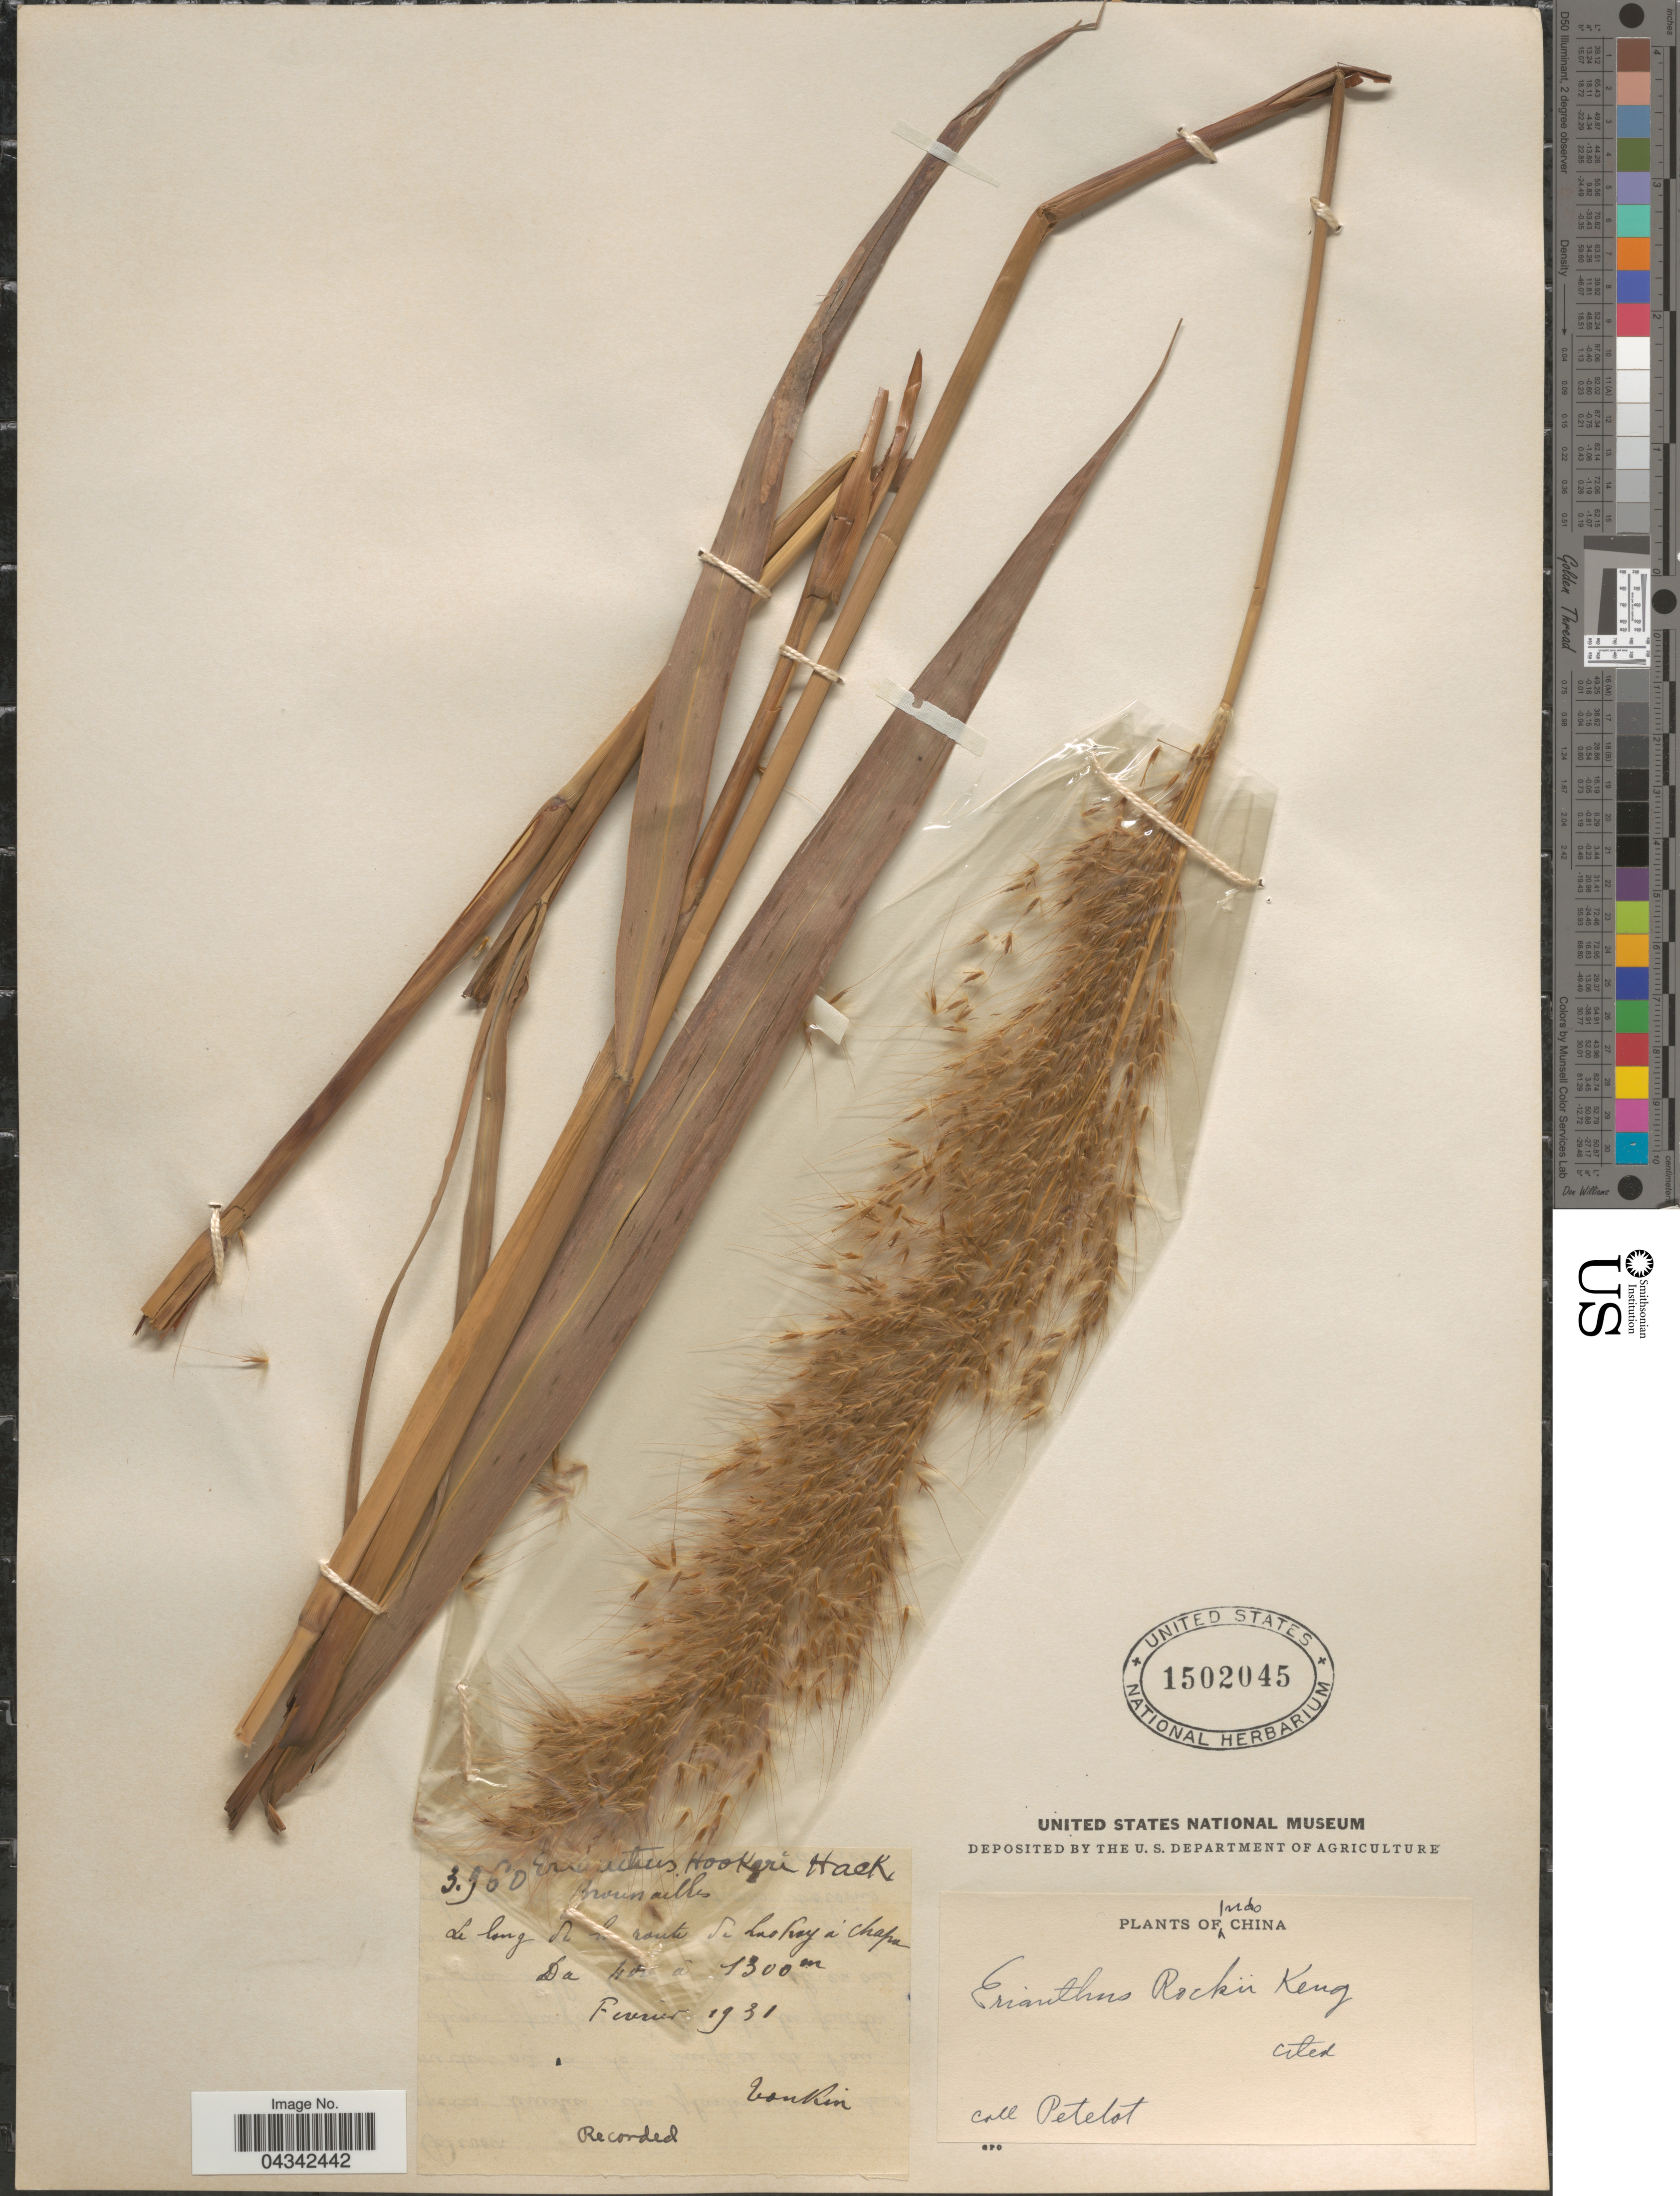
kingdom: Plantae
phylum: Tracheophyta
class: Liliopsida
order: Poales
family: Poaceae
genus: Tripidium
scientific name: Tripidium ravennae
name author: (L.) H. Scholz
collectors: Pételot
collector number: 3960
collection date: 1931-02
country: Vietnam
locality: Le long de la route de Laokay a Chapa. Indo China. Tonkin.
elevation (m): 400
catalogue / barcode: US 1502045